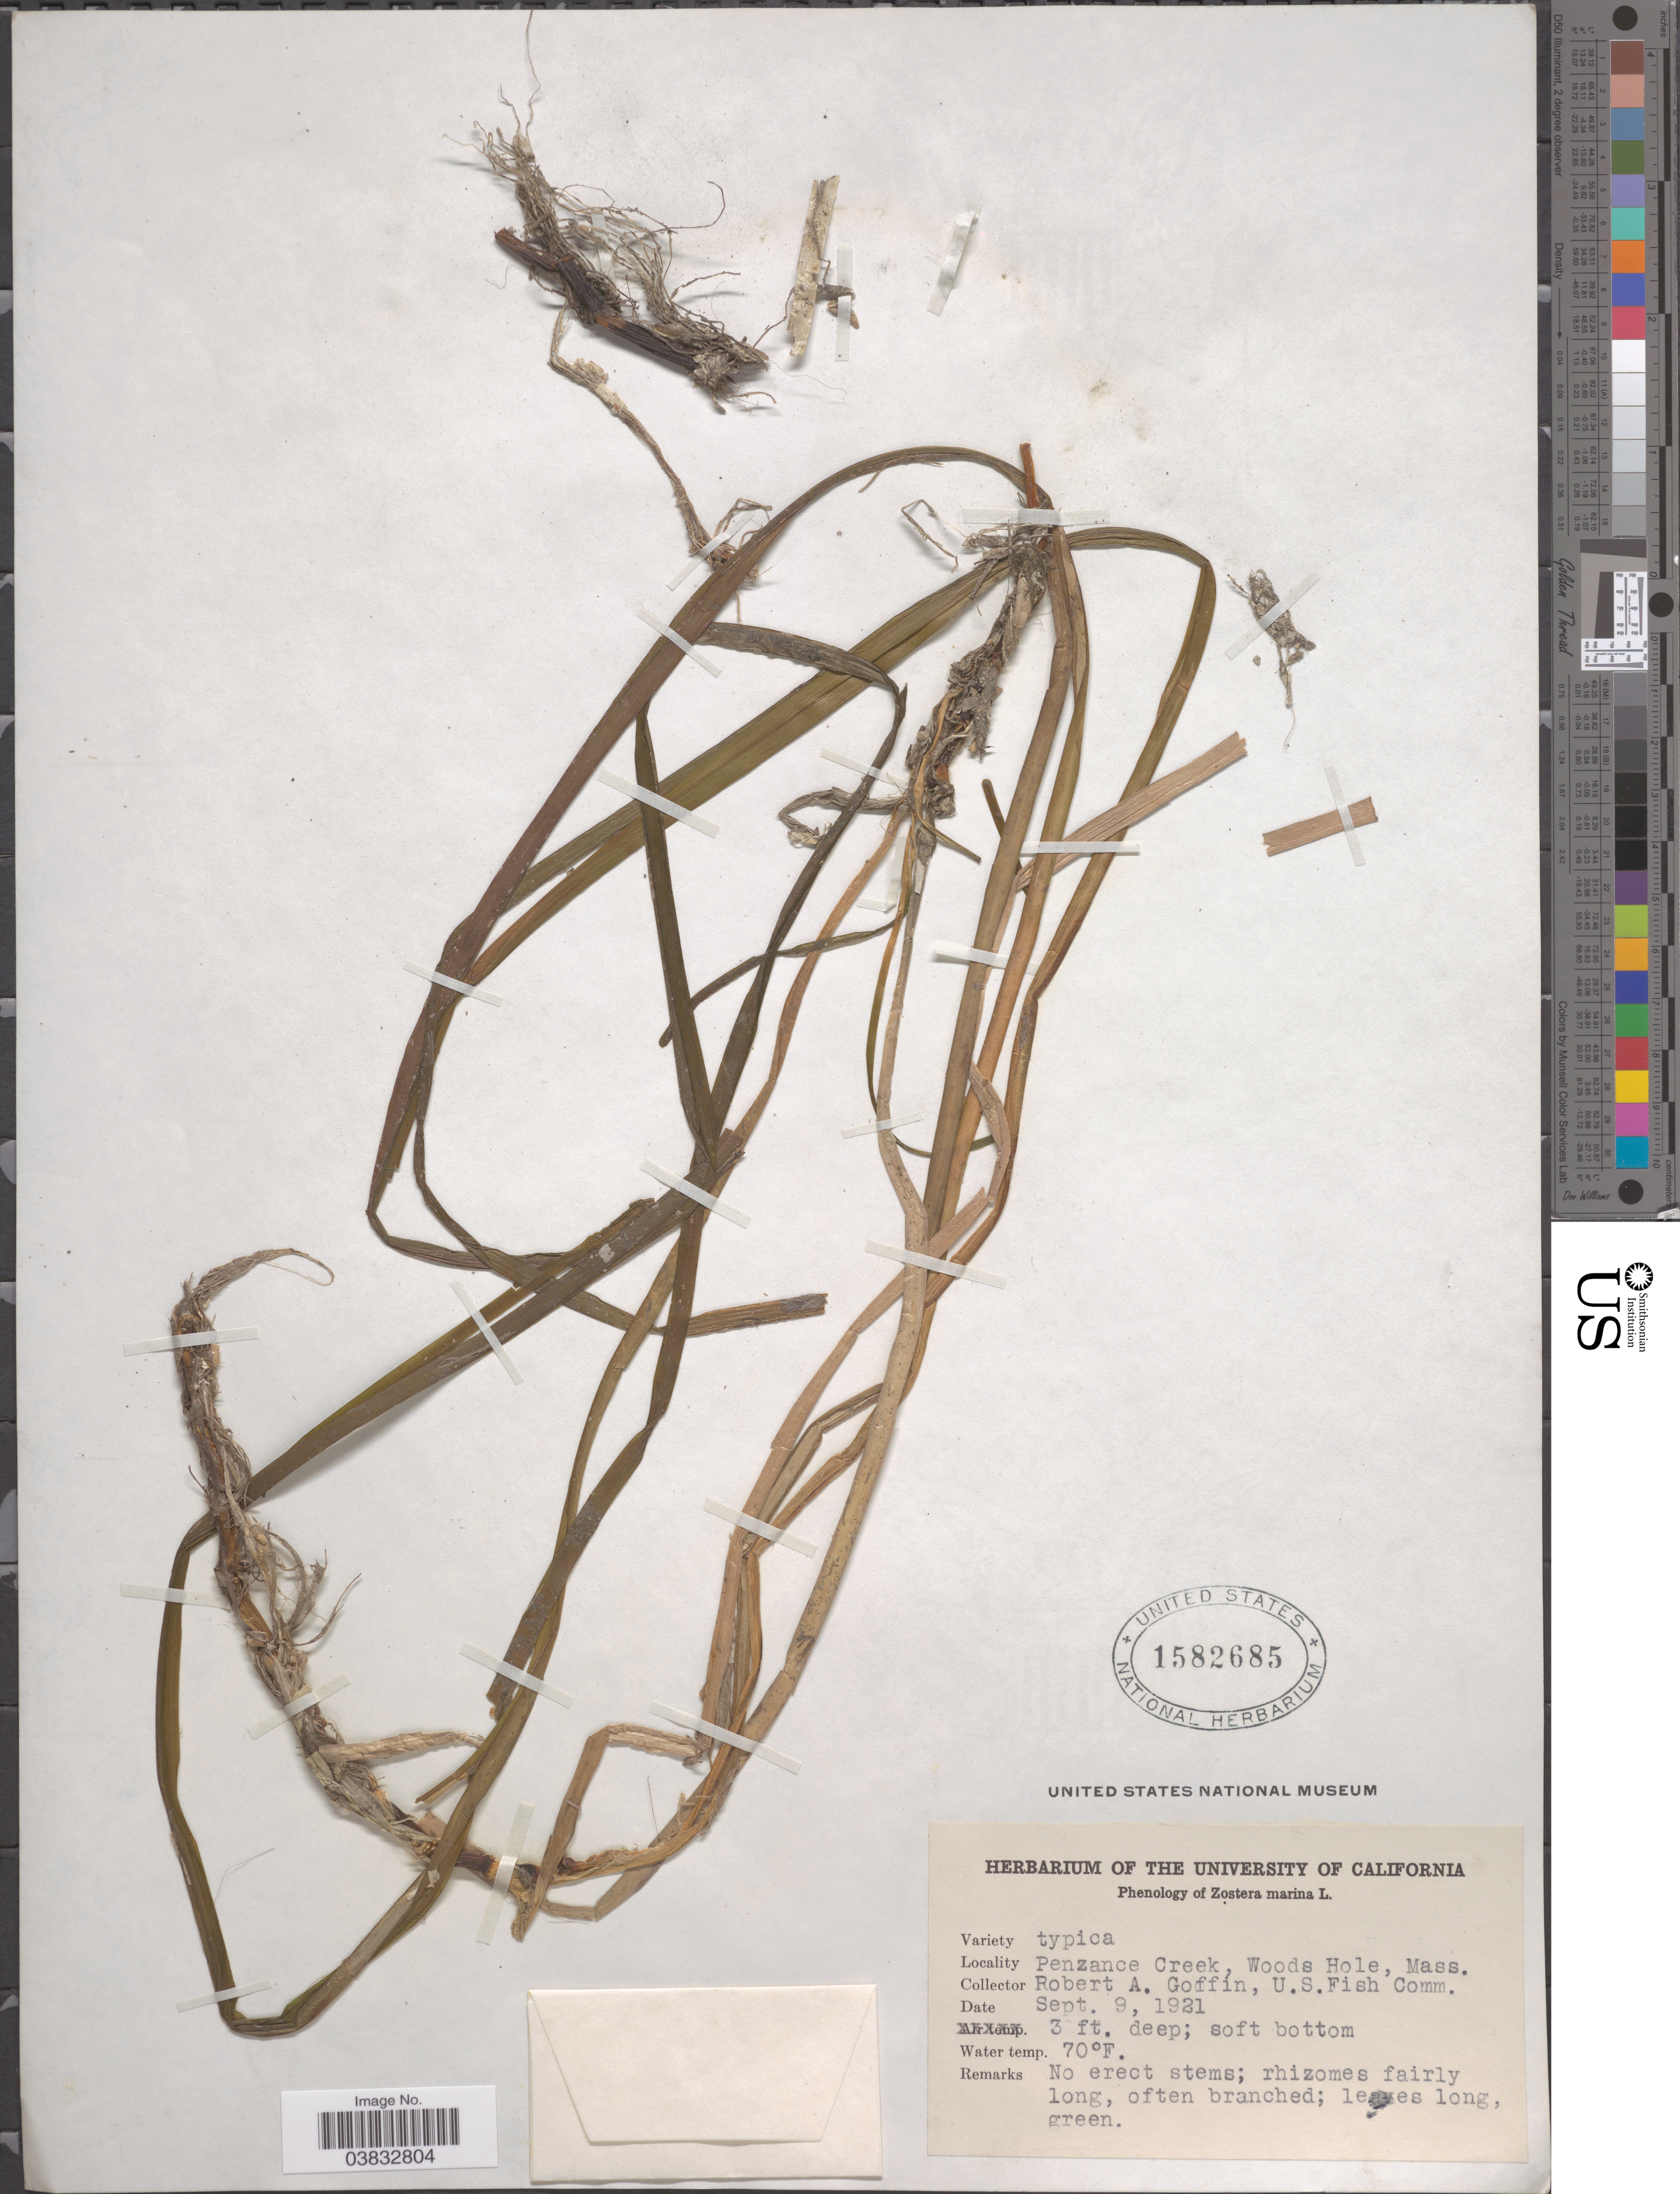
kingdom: Plantae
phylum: Tracheophyta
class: Liliopsida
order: Alismatales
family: Zosteraceae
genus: Zostera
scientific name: Zostera marina var. typica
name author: L.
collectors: R. Goffin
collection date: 1921-09-09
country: United States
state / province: Massachusetts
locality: Penzance Creek, Woods Hole.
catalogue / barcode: US 1582685